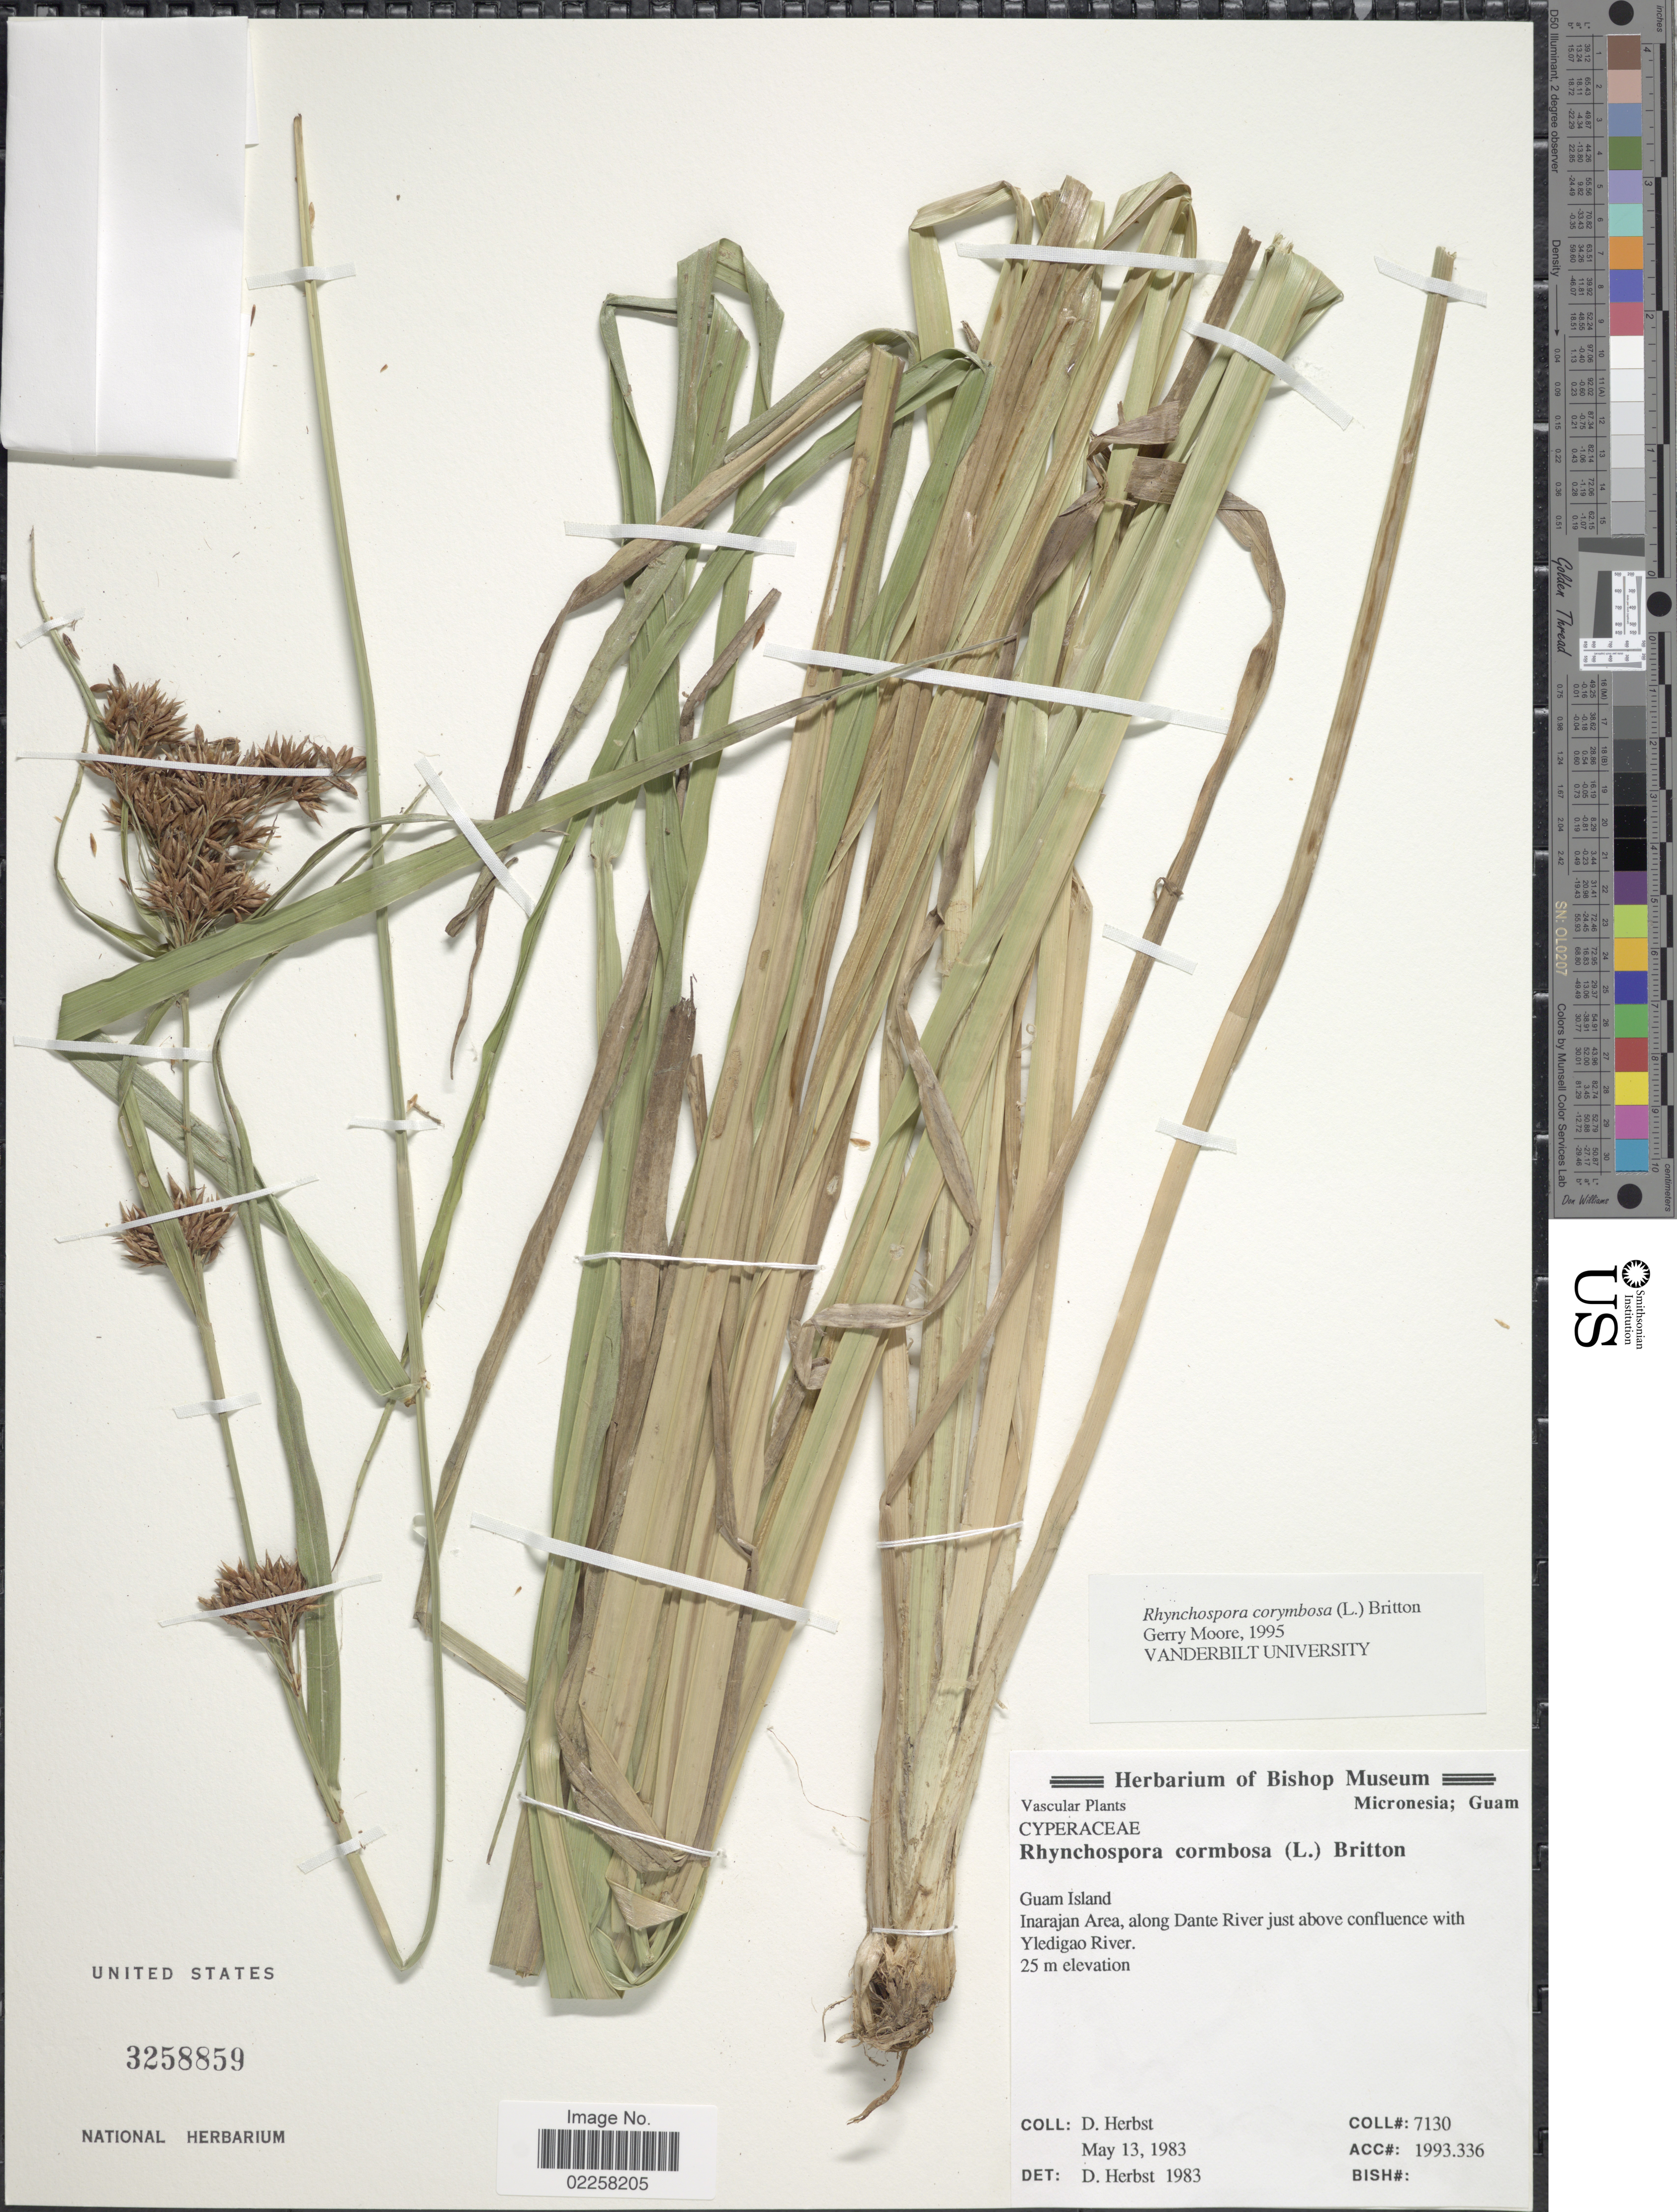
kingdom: Plantae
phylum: Tracheophyta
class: Liliopsida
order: Poales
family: Cyperaceae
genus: Rhynchospora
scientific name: Rhynchospora corymbosa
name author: (L.) Britton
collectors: D. Herbst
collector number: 7130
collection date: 1983-05-13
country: Guam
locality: Guam Island. Inarajan Area, along Dante River just above confluence with Yledigao River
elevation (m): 25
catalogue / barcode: US 3258859